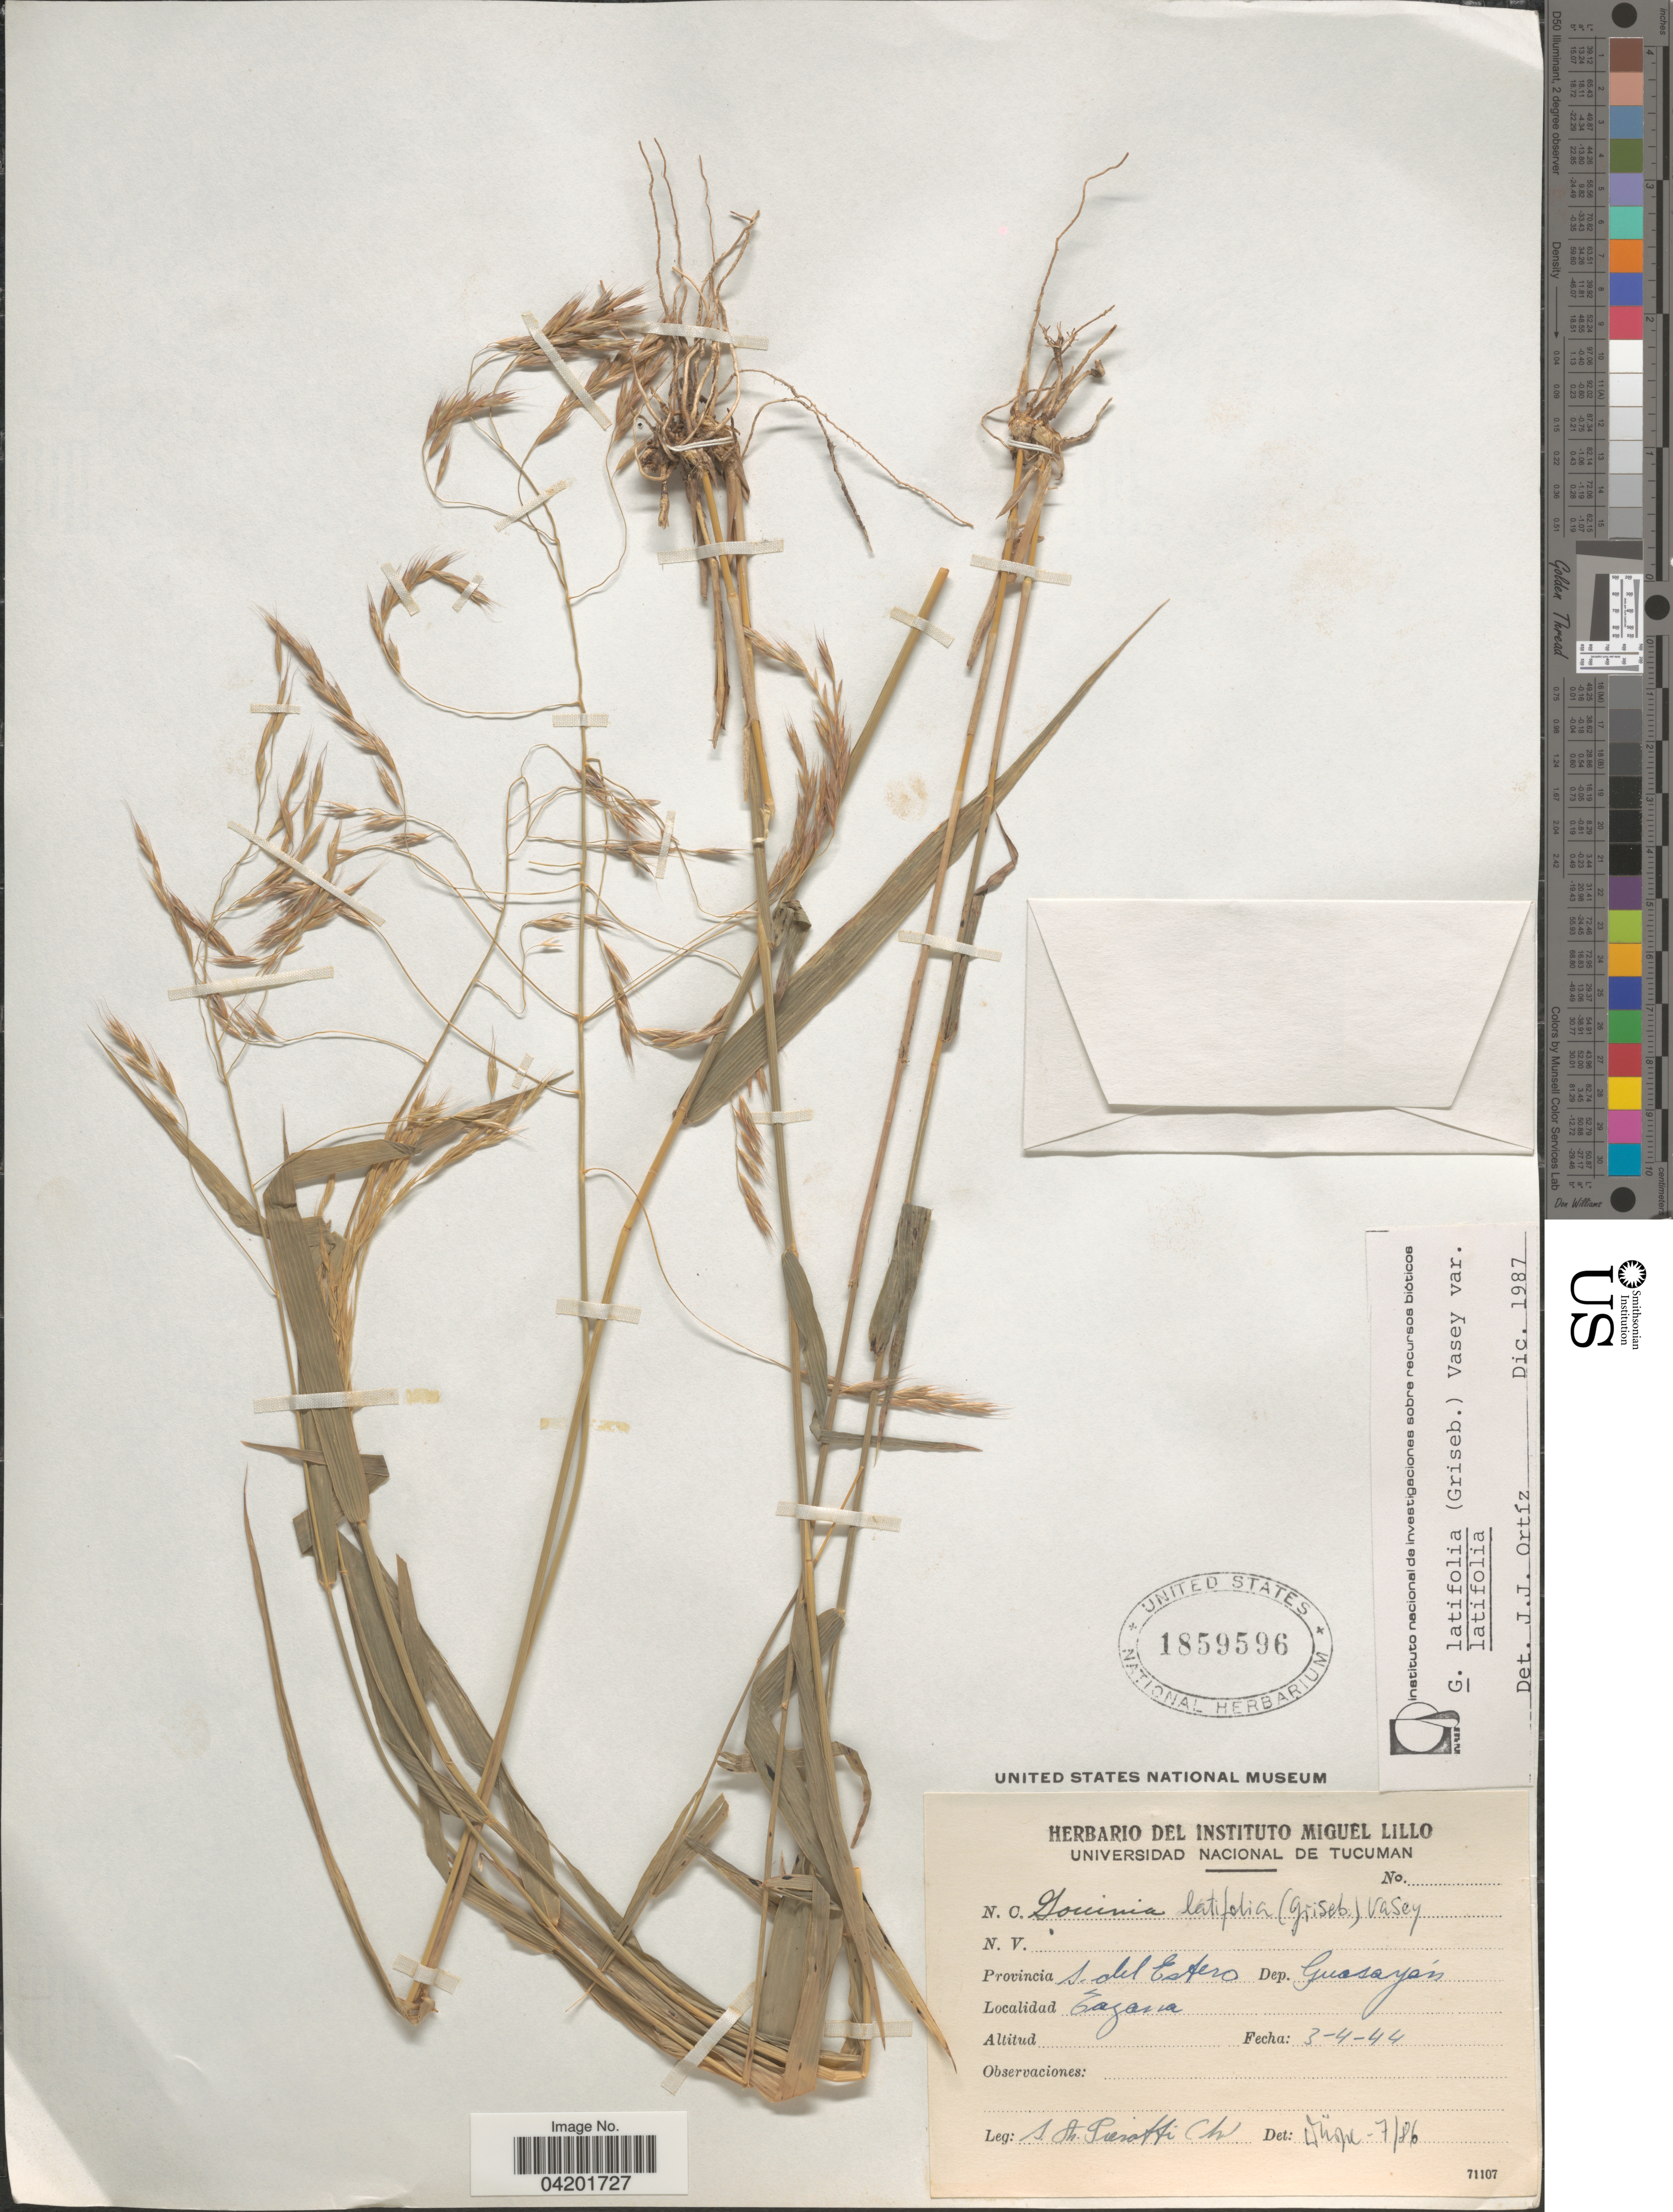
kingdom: Plantae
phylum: Tracheophyta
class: Liliopsida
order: Poales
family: Poaceae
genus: Gouinia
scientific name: Gouinia latifolia var. latifolia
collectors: S. A. Pierotti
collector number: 12*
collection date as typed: Transcribed d/m/y: 3/4/44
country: Argentina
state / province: Santiago del Estero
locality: Dep. Guasayán. Tazana.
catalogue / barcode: US 1859596